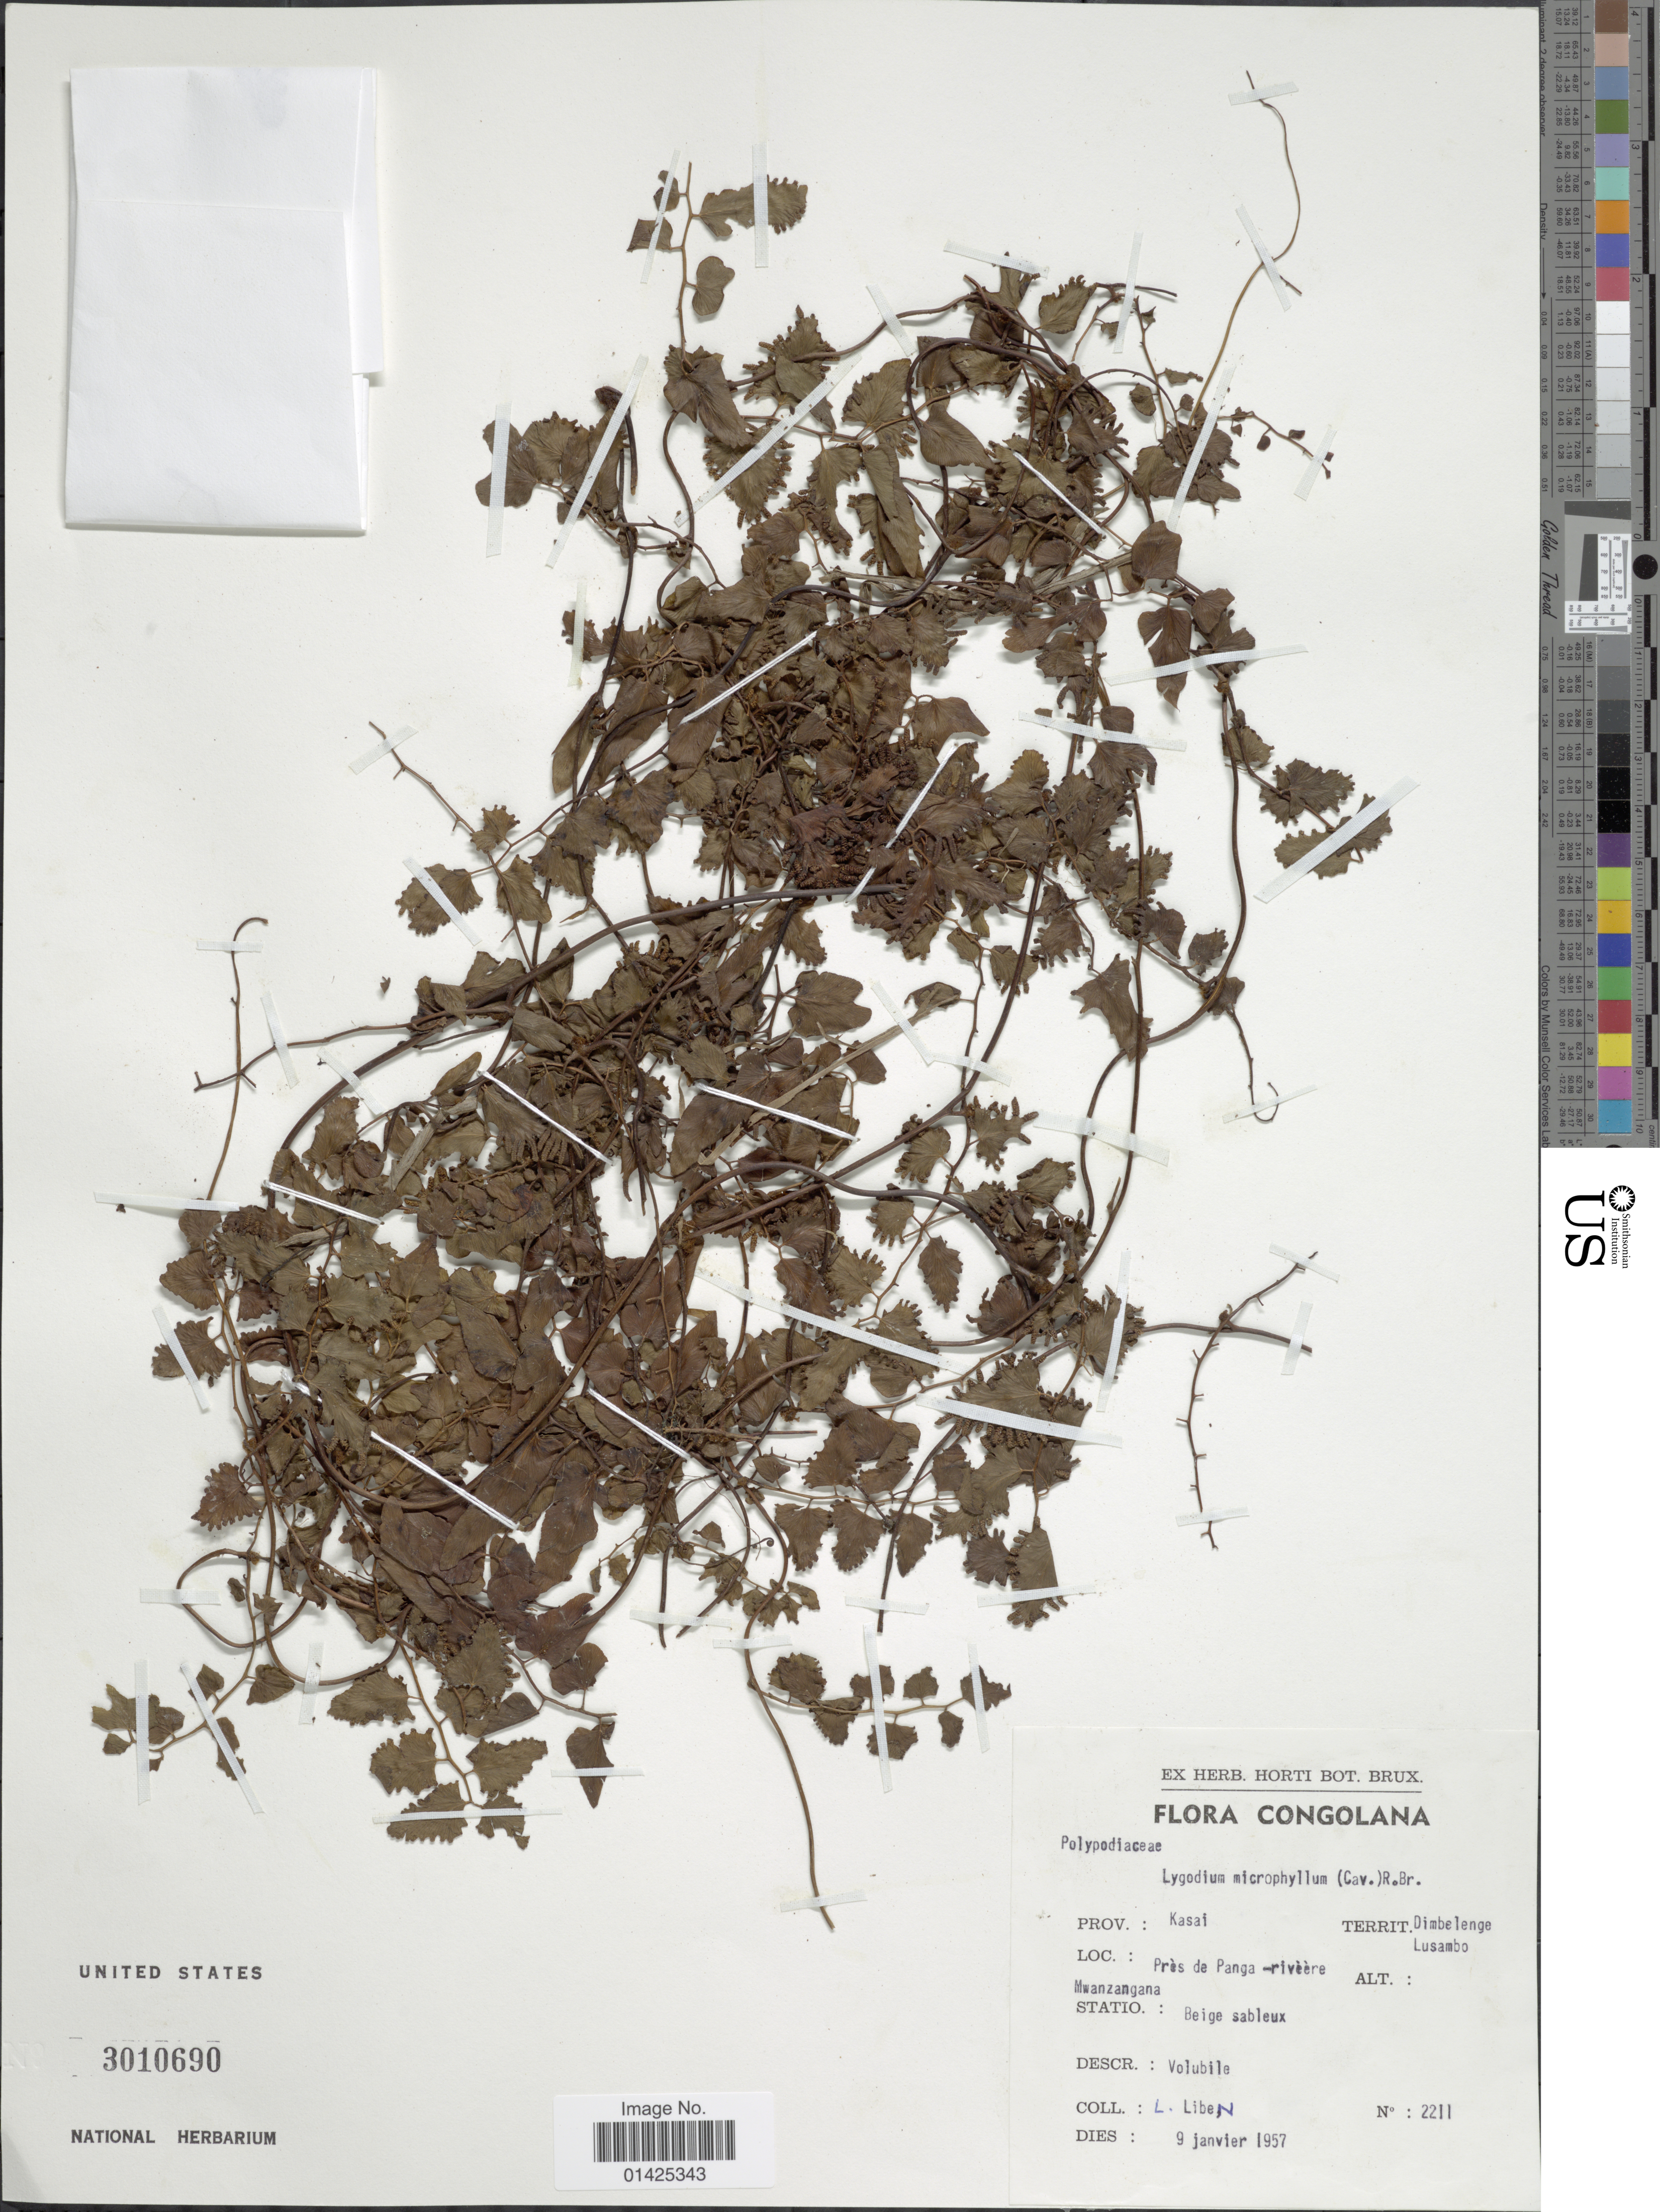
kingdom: Plantae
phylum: Tracheophyta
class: Polypodiopsida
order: Schizaeales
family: Lygodiaceae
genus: Lygodium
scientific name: Lygodium microphyllum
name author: (Cav.) R. Br.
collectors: L. Liben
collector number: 2211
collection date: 1957-01-09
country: Congo, Democratic Republic of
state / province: Kasaï-Central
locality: Flora Congolana.Prov.: Kasai, Territ. Dimbelenge, Prés de Panga-rivéére.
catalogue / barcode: US 3010690